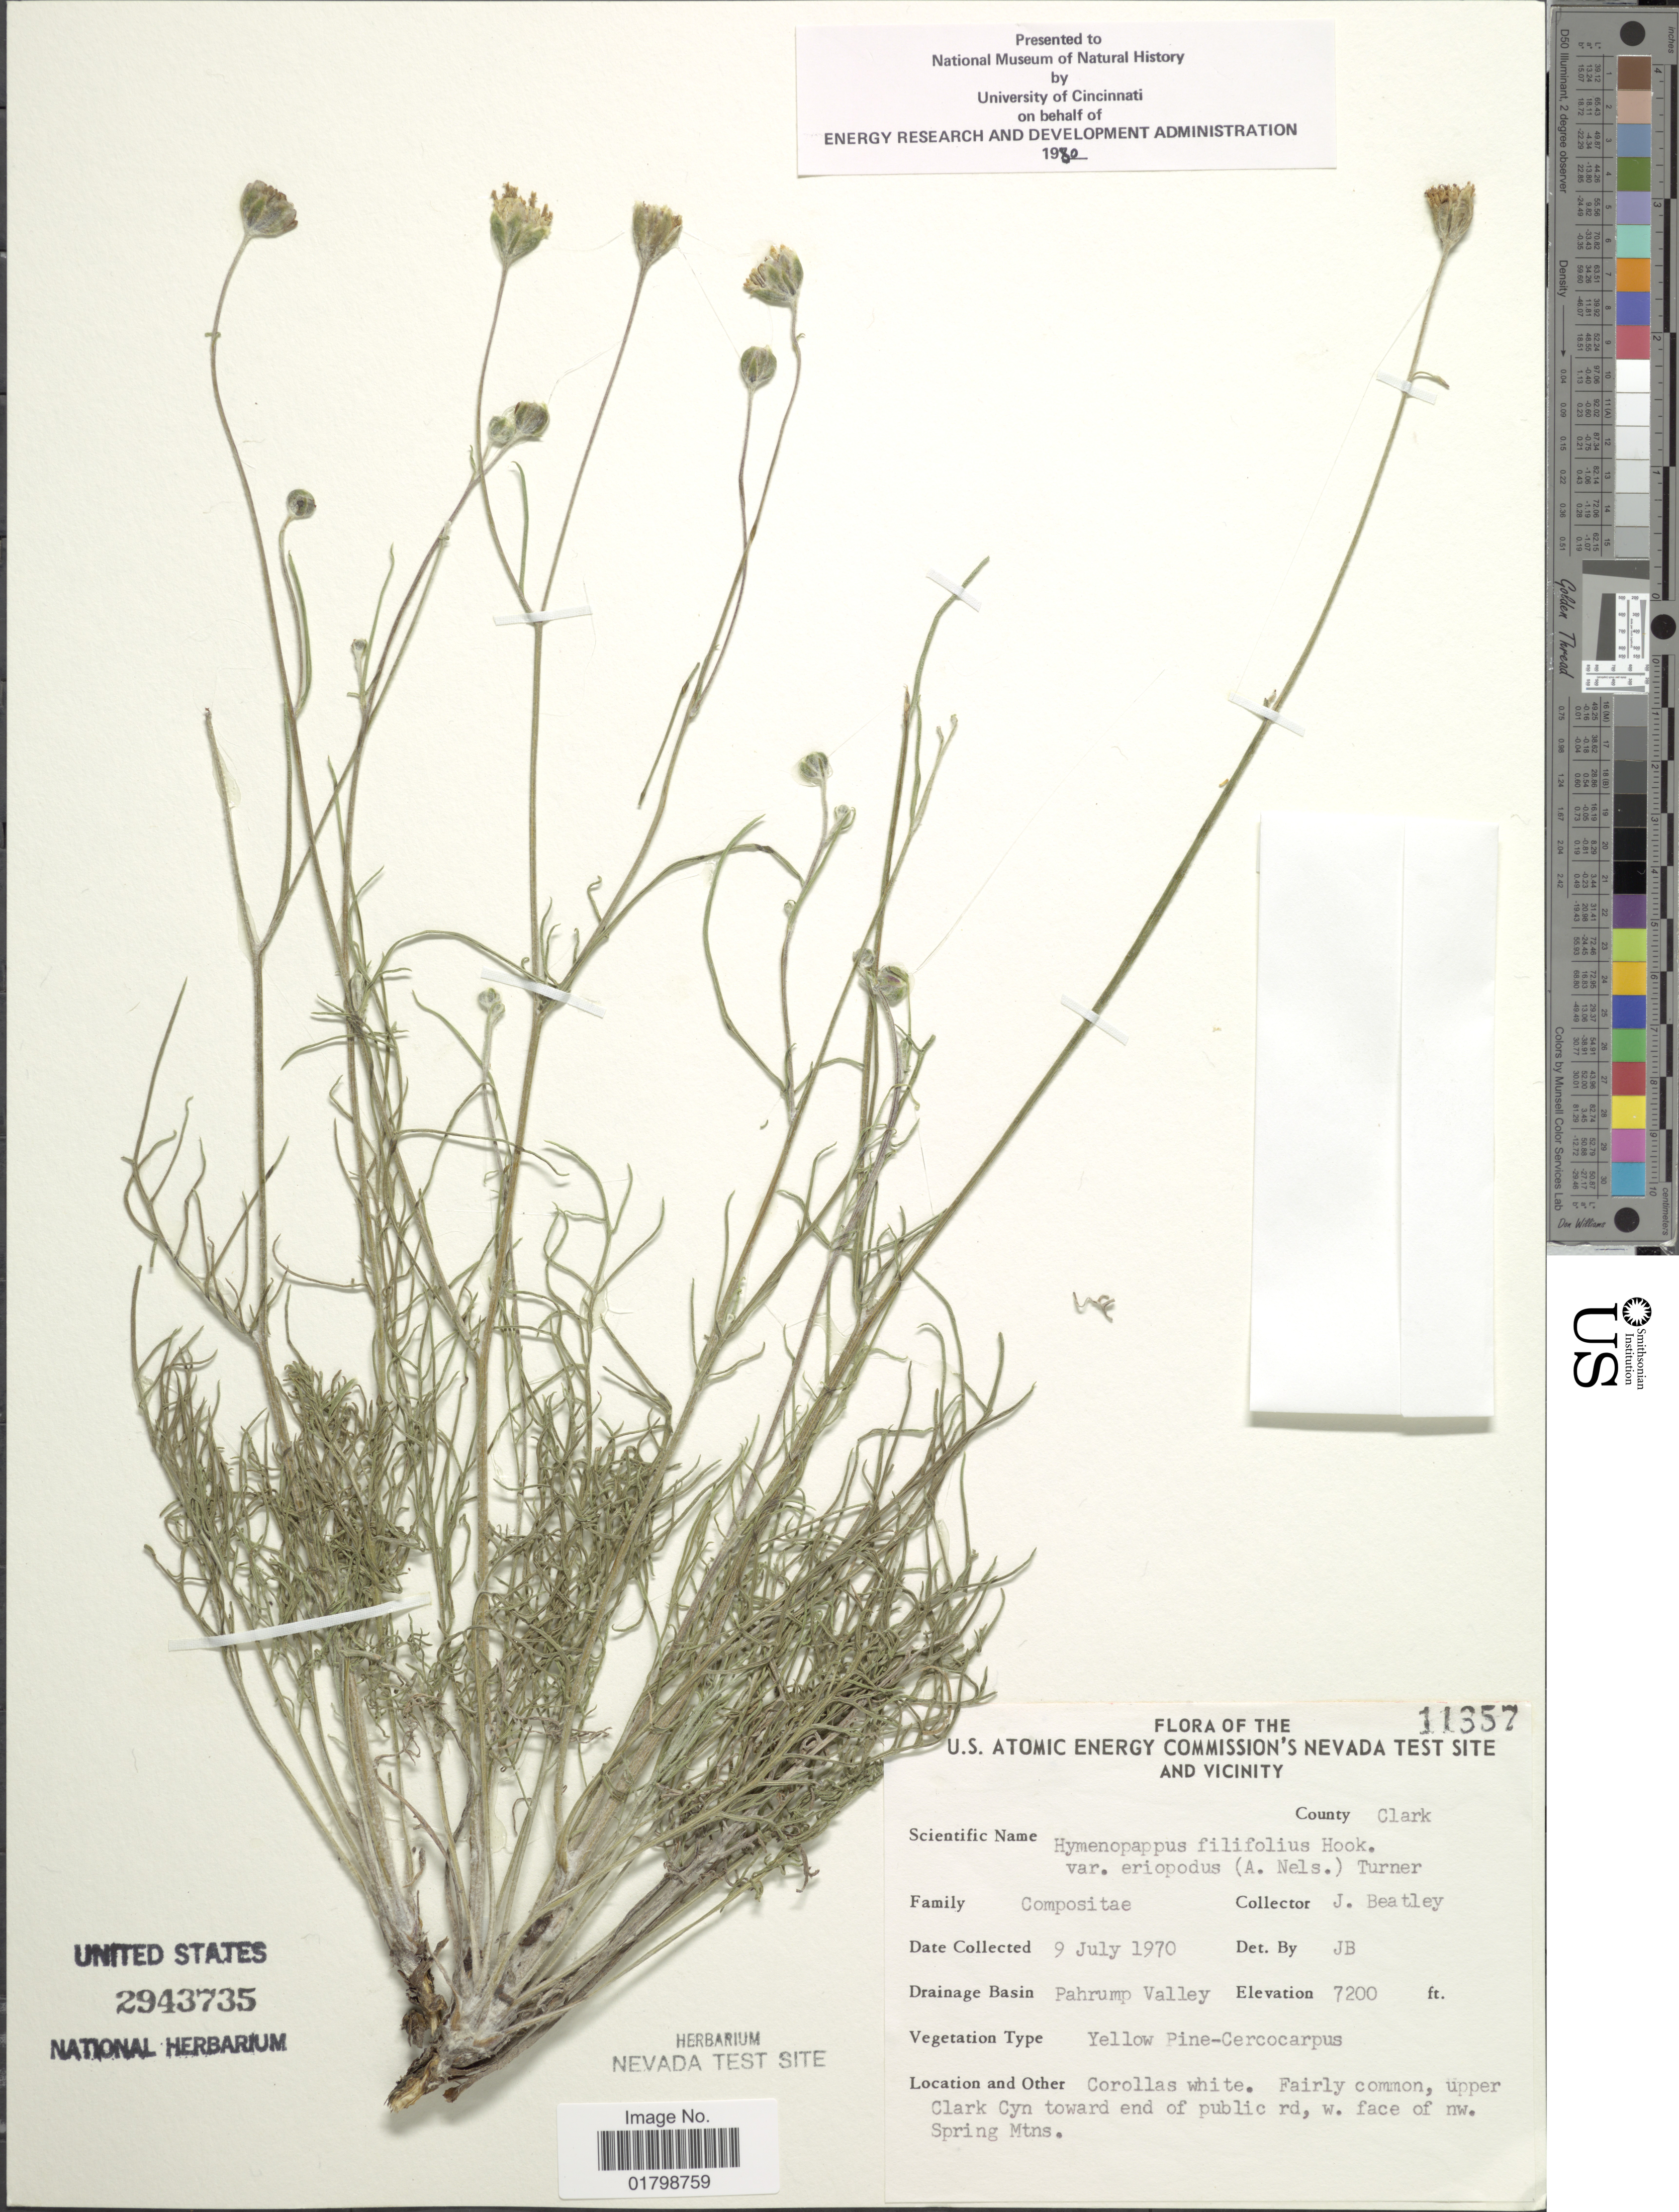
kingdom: Plantae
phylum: Tracheophyta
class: Magnoliopsida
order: Asterales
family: Asteraceae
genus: Hymenopappus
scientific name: Hymenopappus filifolius var. eriopodus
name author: (A. Nelson) B.L. Turner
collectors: J. C. Beatley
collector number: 11357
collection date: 1970-07-09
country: United States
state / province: Nevada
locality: U.S. Atomic Energy Commission's Nevada Test Site and vicinity, County Clark, Pahrump Valley, upper Clark Cyn toward end of public rd, w. face of nw. Spring Mtns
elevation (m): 2195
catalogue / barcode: US 2943735